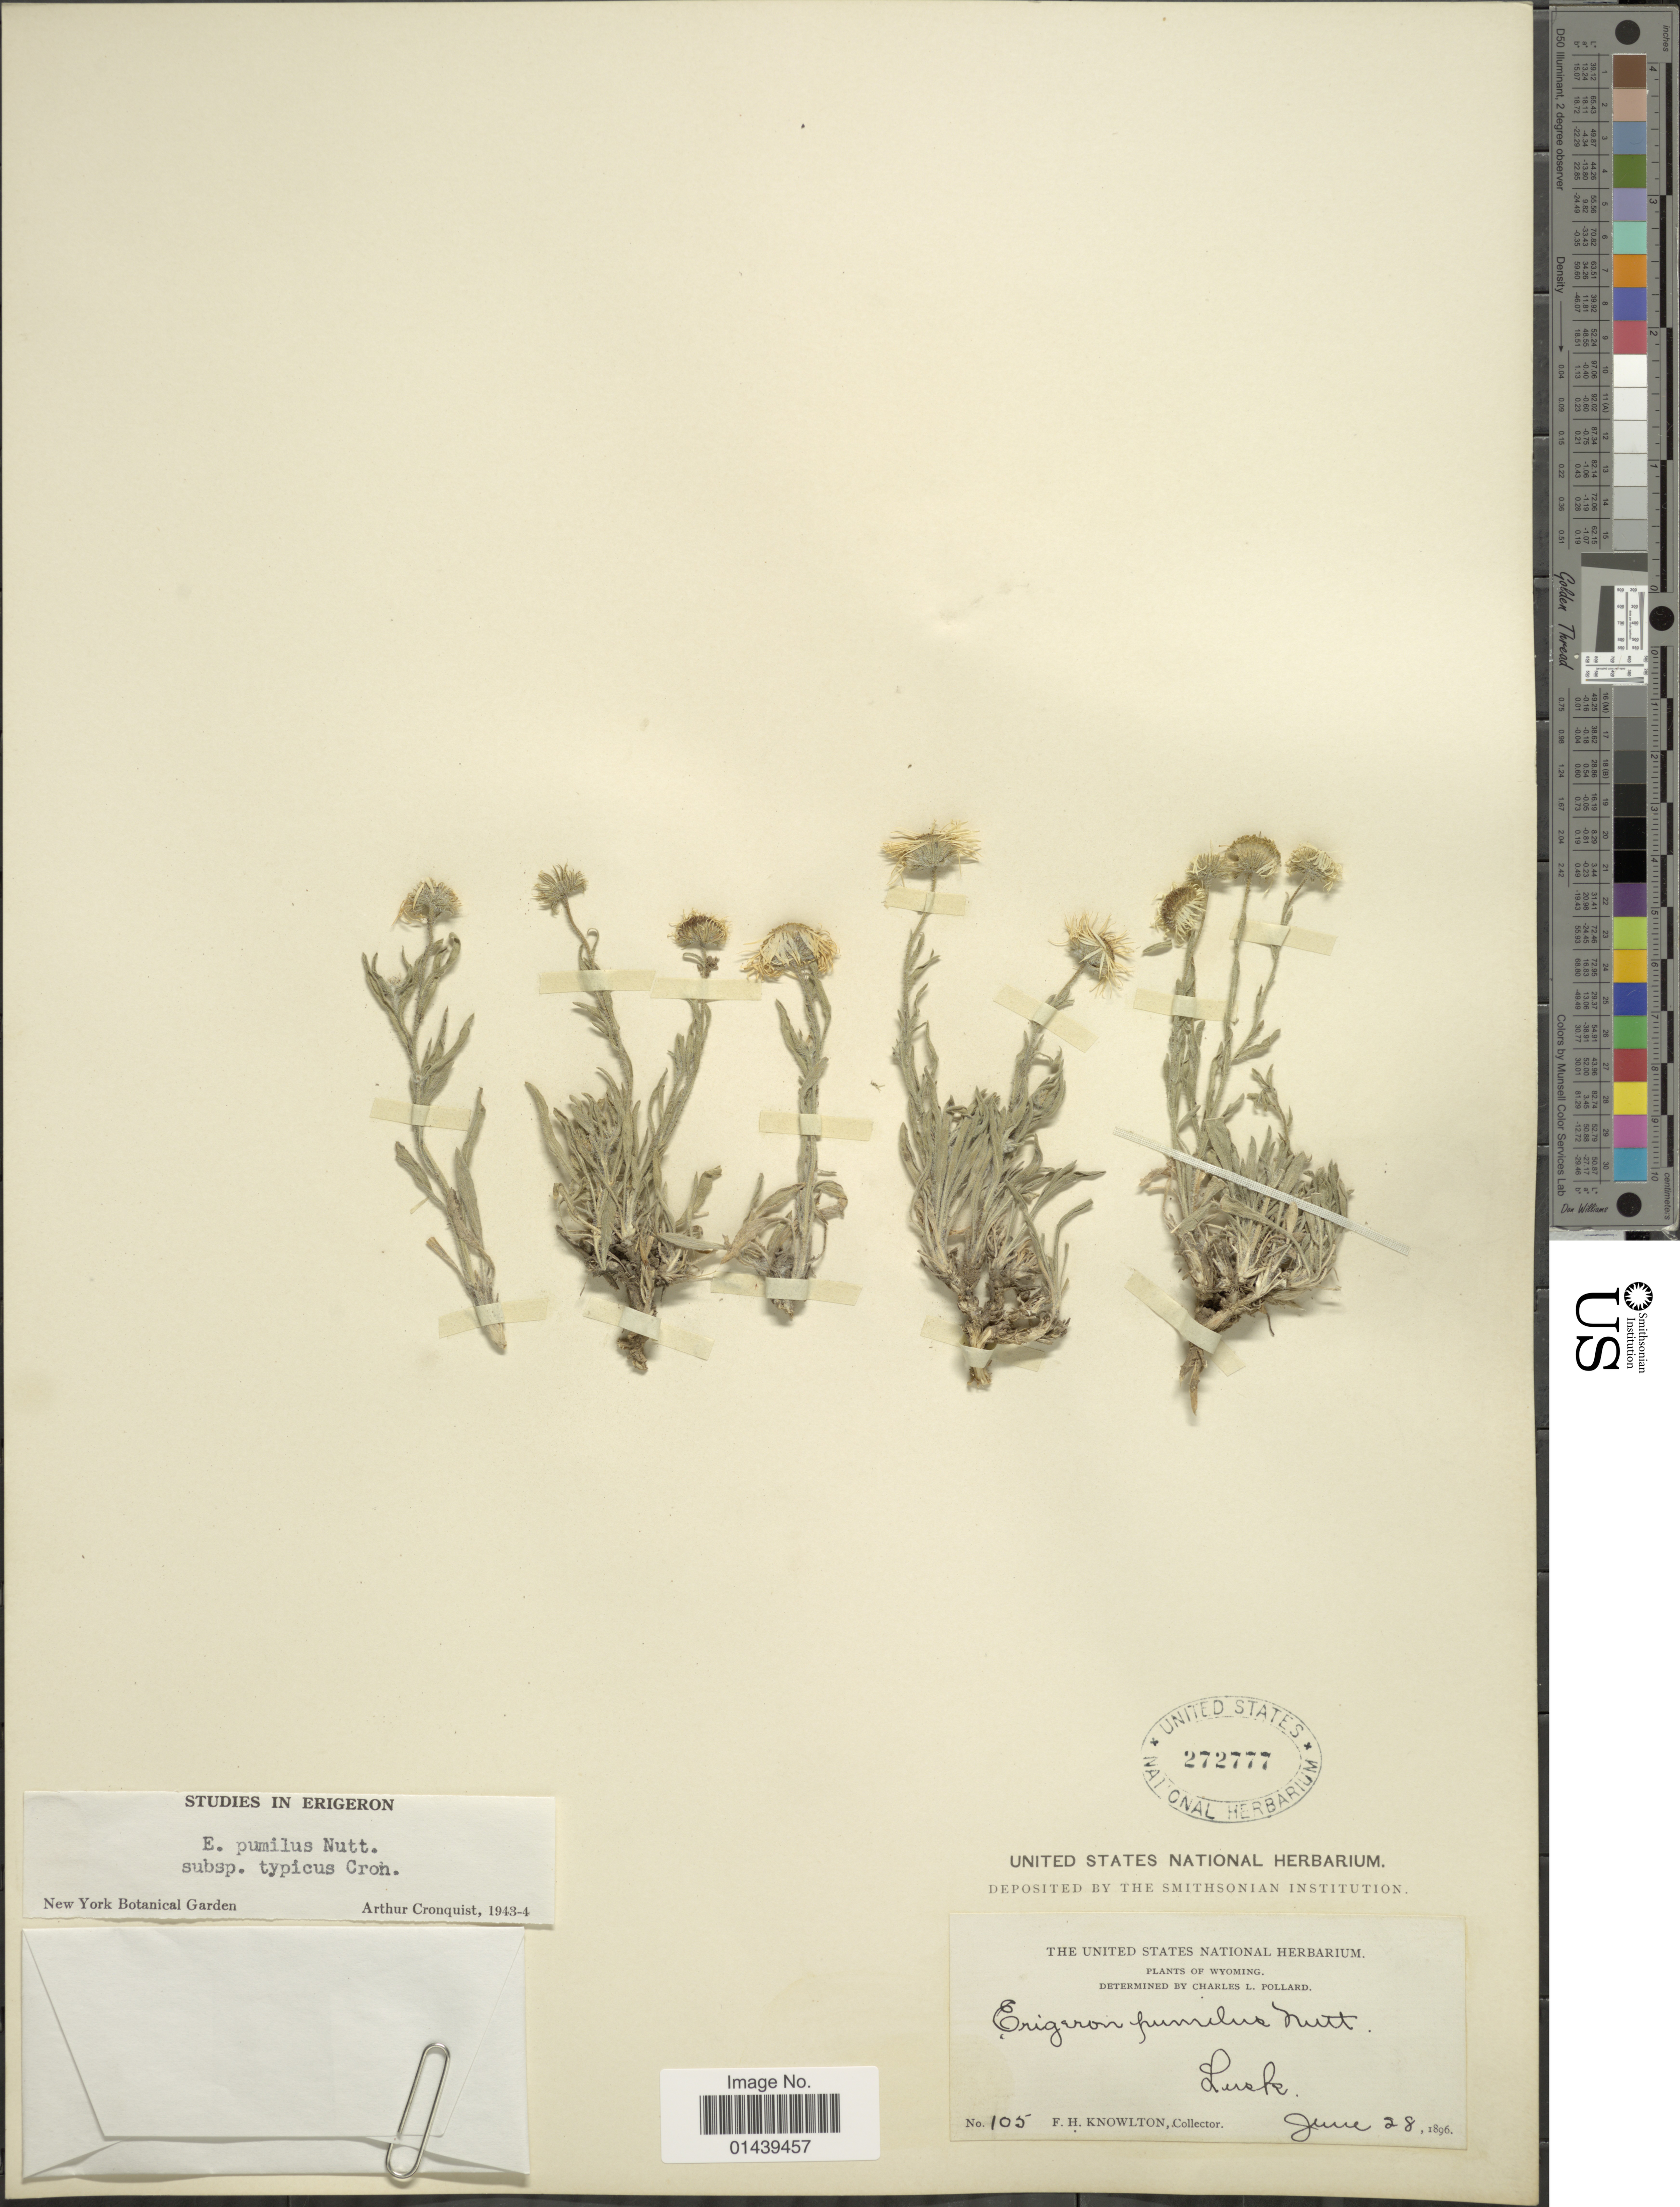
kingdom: Plantae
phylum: Tracheophyta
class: Magnoliopsida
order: Asterales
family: Asteraceae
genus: Erigeron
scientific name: Erigeron pumilus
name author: Nutt.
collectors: F. H. Knowlton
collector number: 105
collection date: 1896-06-28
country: United States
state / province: Wyoming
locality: Lusk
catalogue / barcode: US 272777